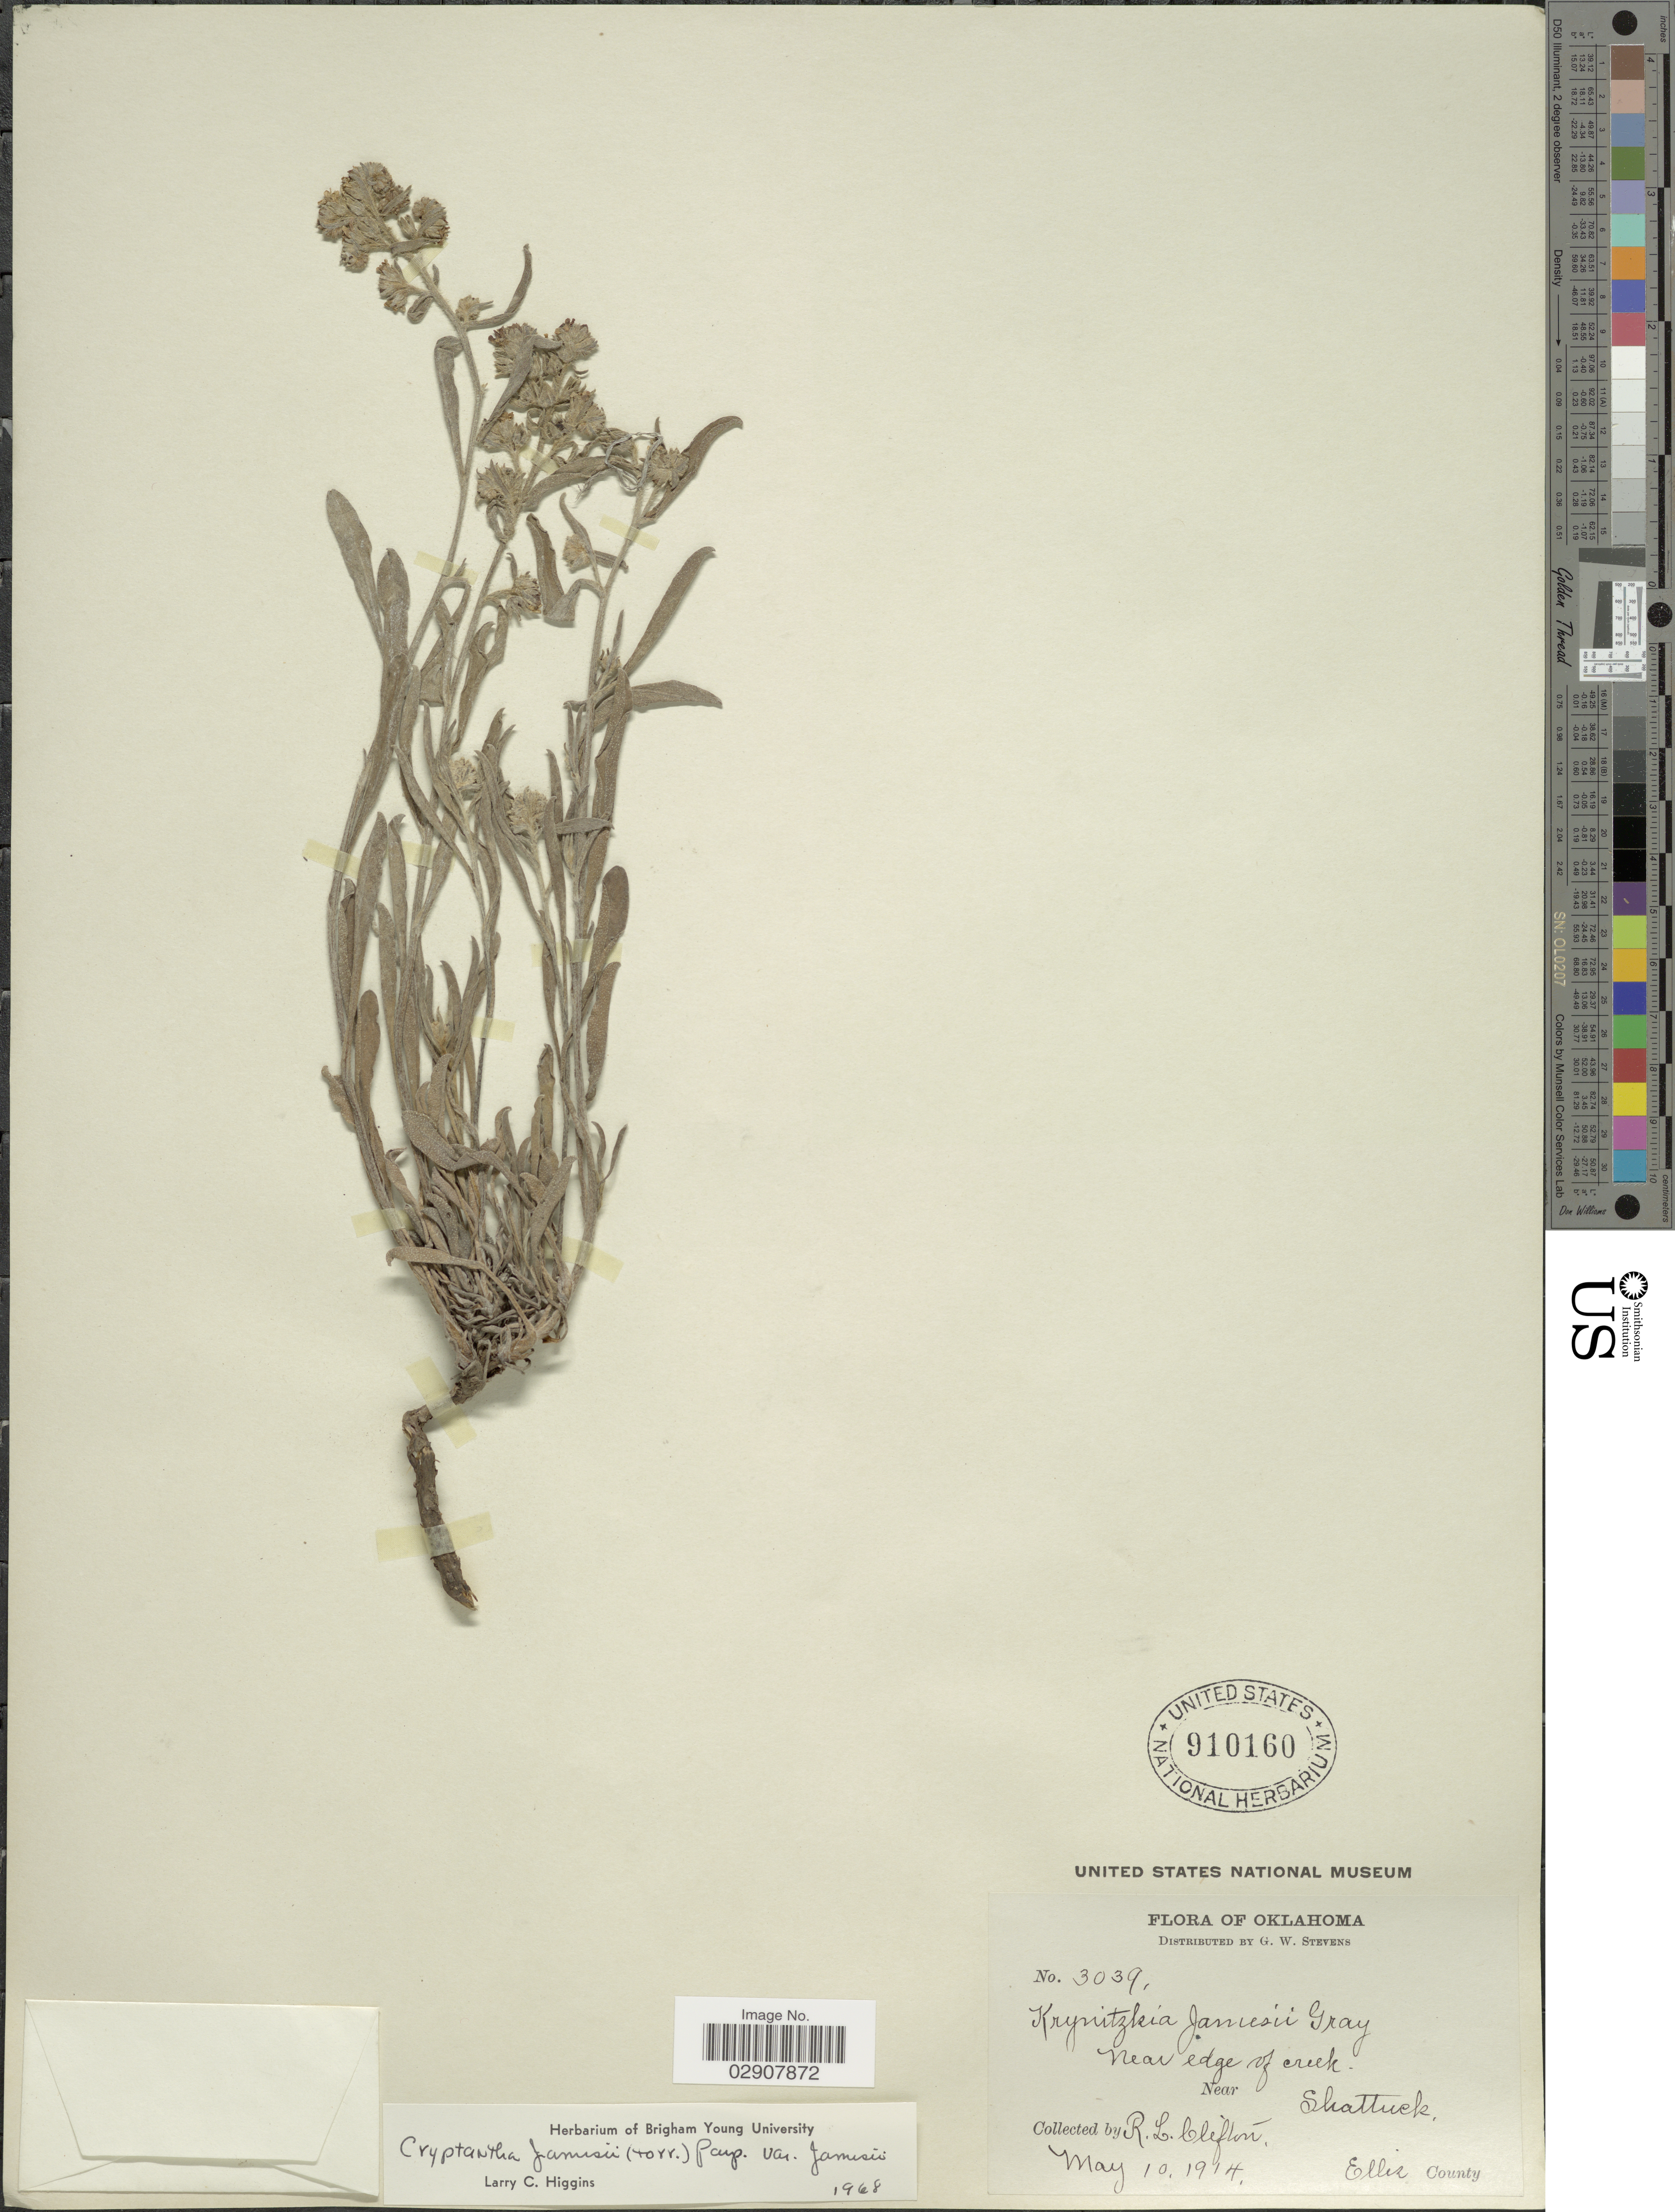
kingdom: Plantae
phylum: Tracheophyta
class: Magnoliopsida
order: Boraginales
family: Boraginaceae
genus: Cryptantha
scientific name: Cryptantha jamesii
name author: (Torr.) Payson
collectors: R. Clifton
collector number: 3039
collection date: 1914-05-10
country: United States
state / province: Oklahoma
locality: Near edge of creek. Near Shattuck, Elliz County. Oklahoma.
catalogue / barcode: US 910160